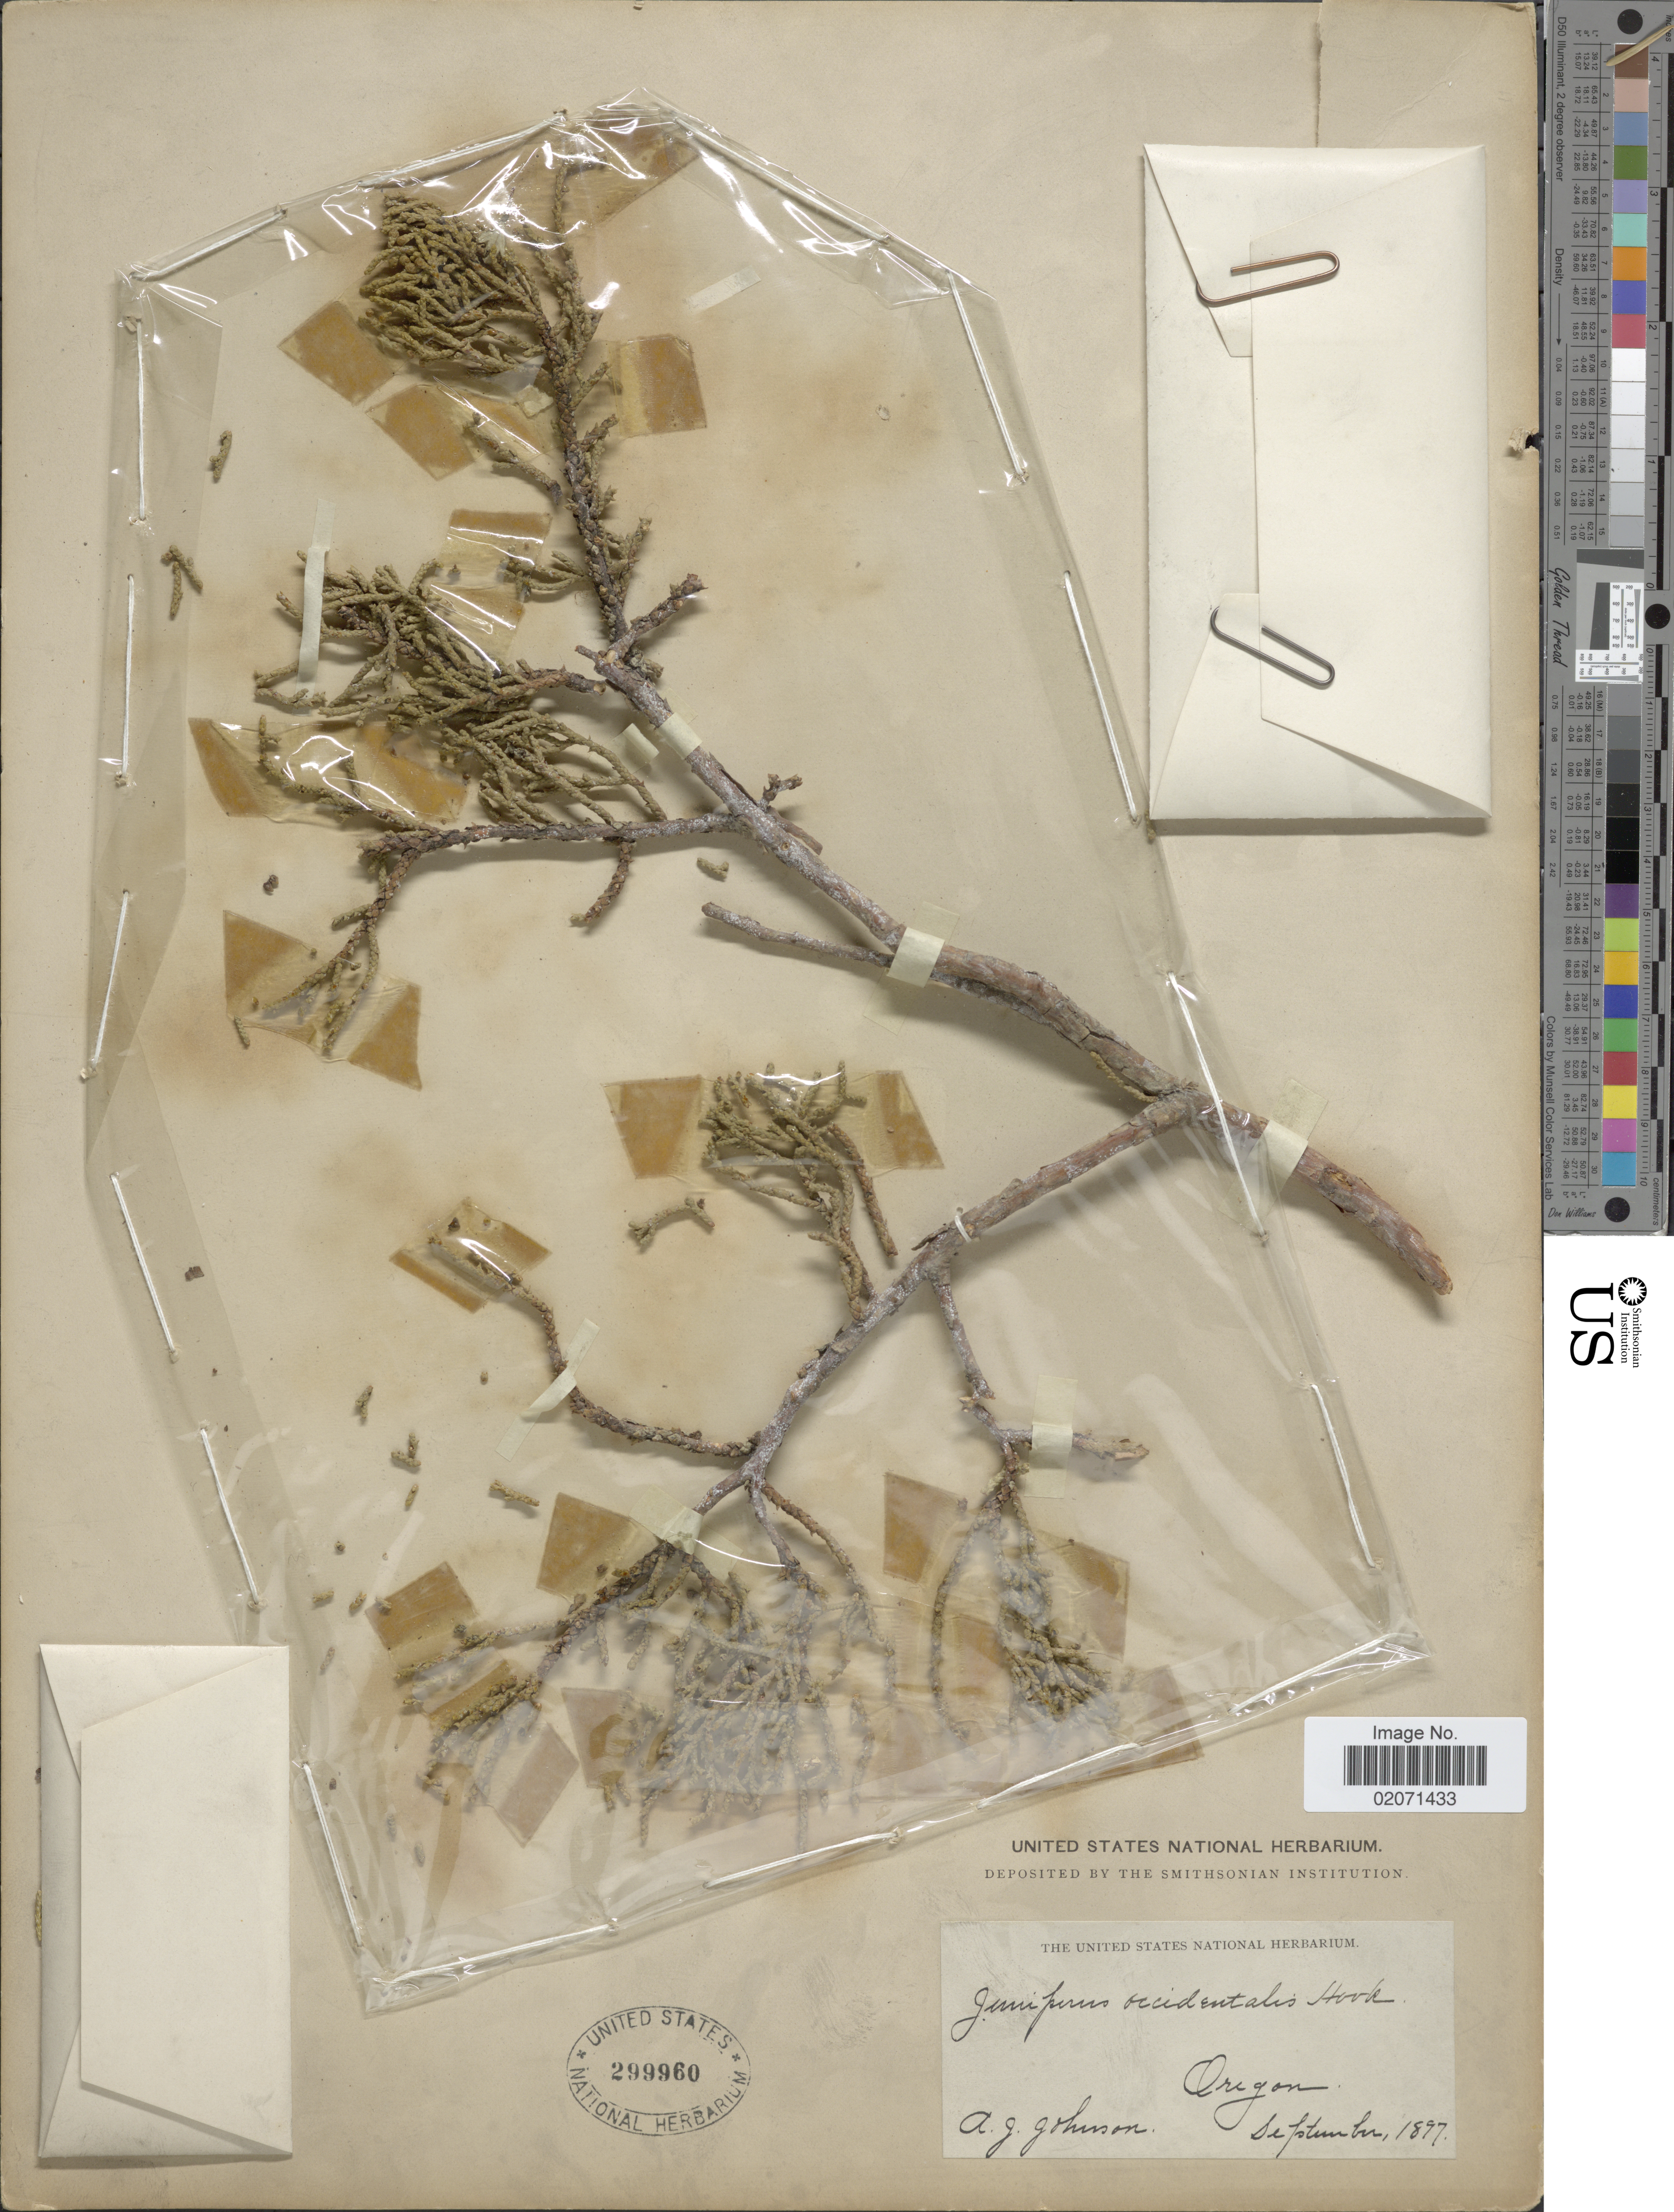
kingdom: Plantae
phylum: Tracheophyta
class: Pinopsida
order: Pinales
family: Cupressaceae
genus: Juniperus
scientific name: Juniperus occidentalis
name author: Hook.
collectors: A. Johnson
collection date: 1897-09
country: United States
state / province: Oregon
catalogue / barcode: US 299960